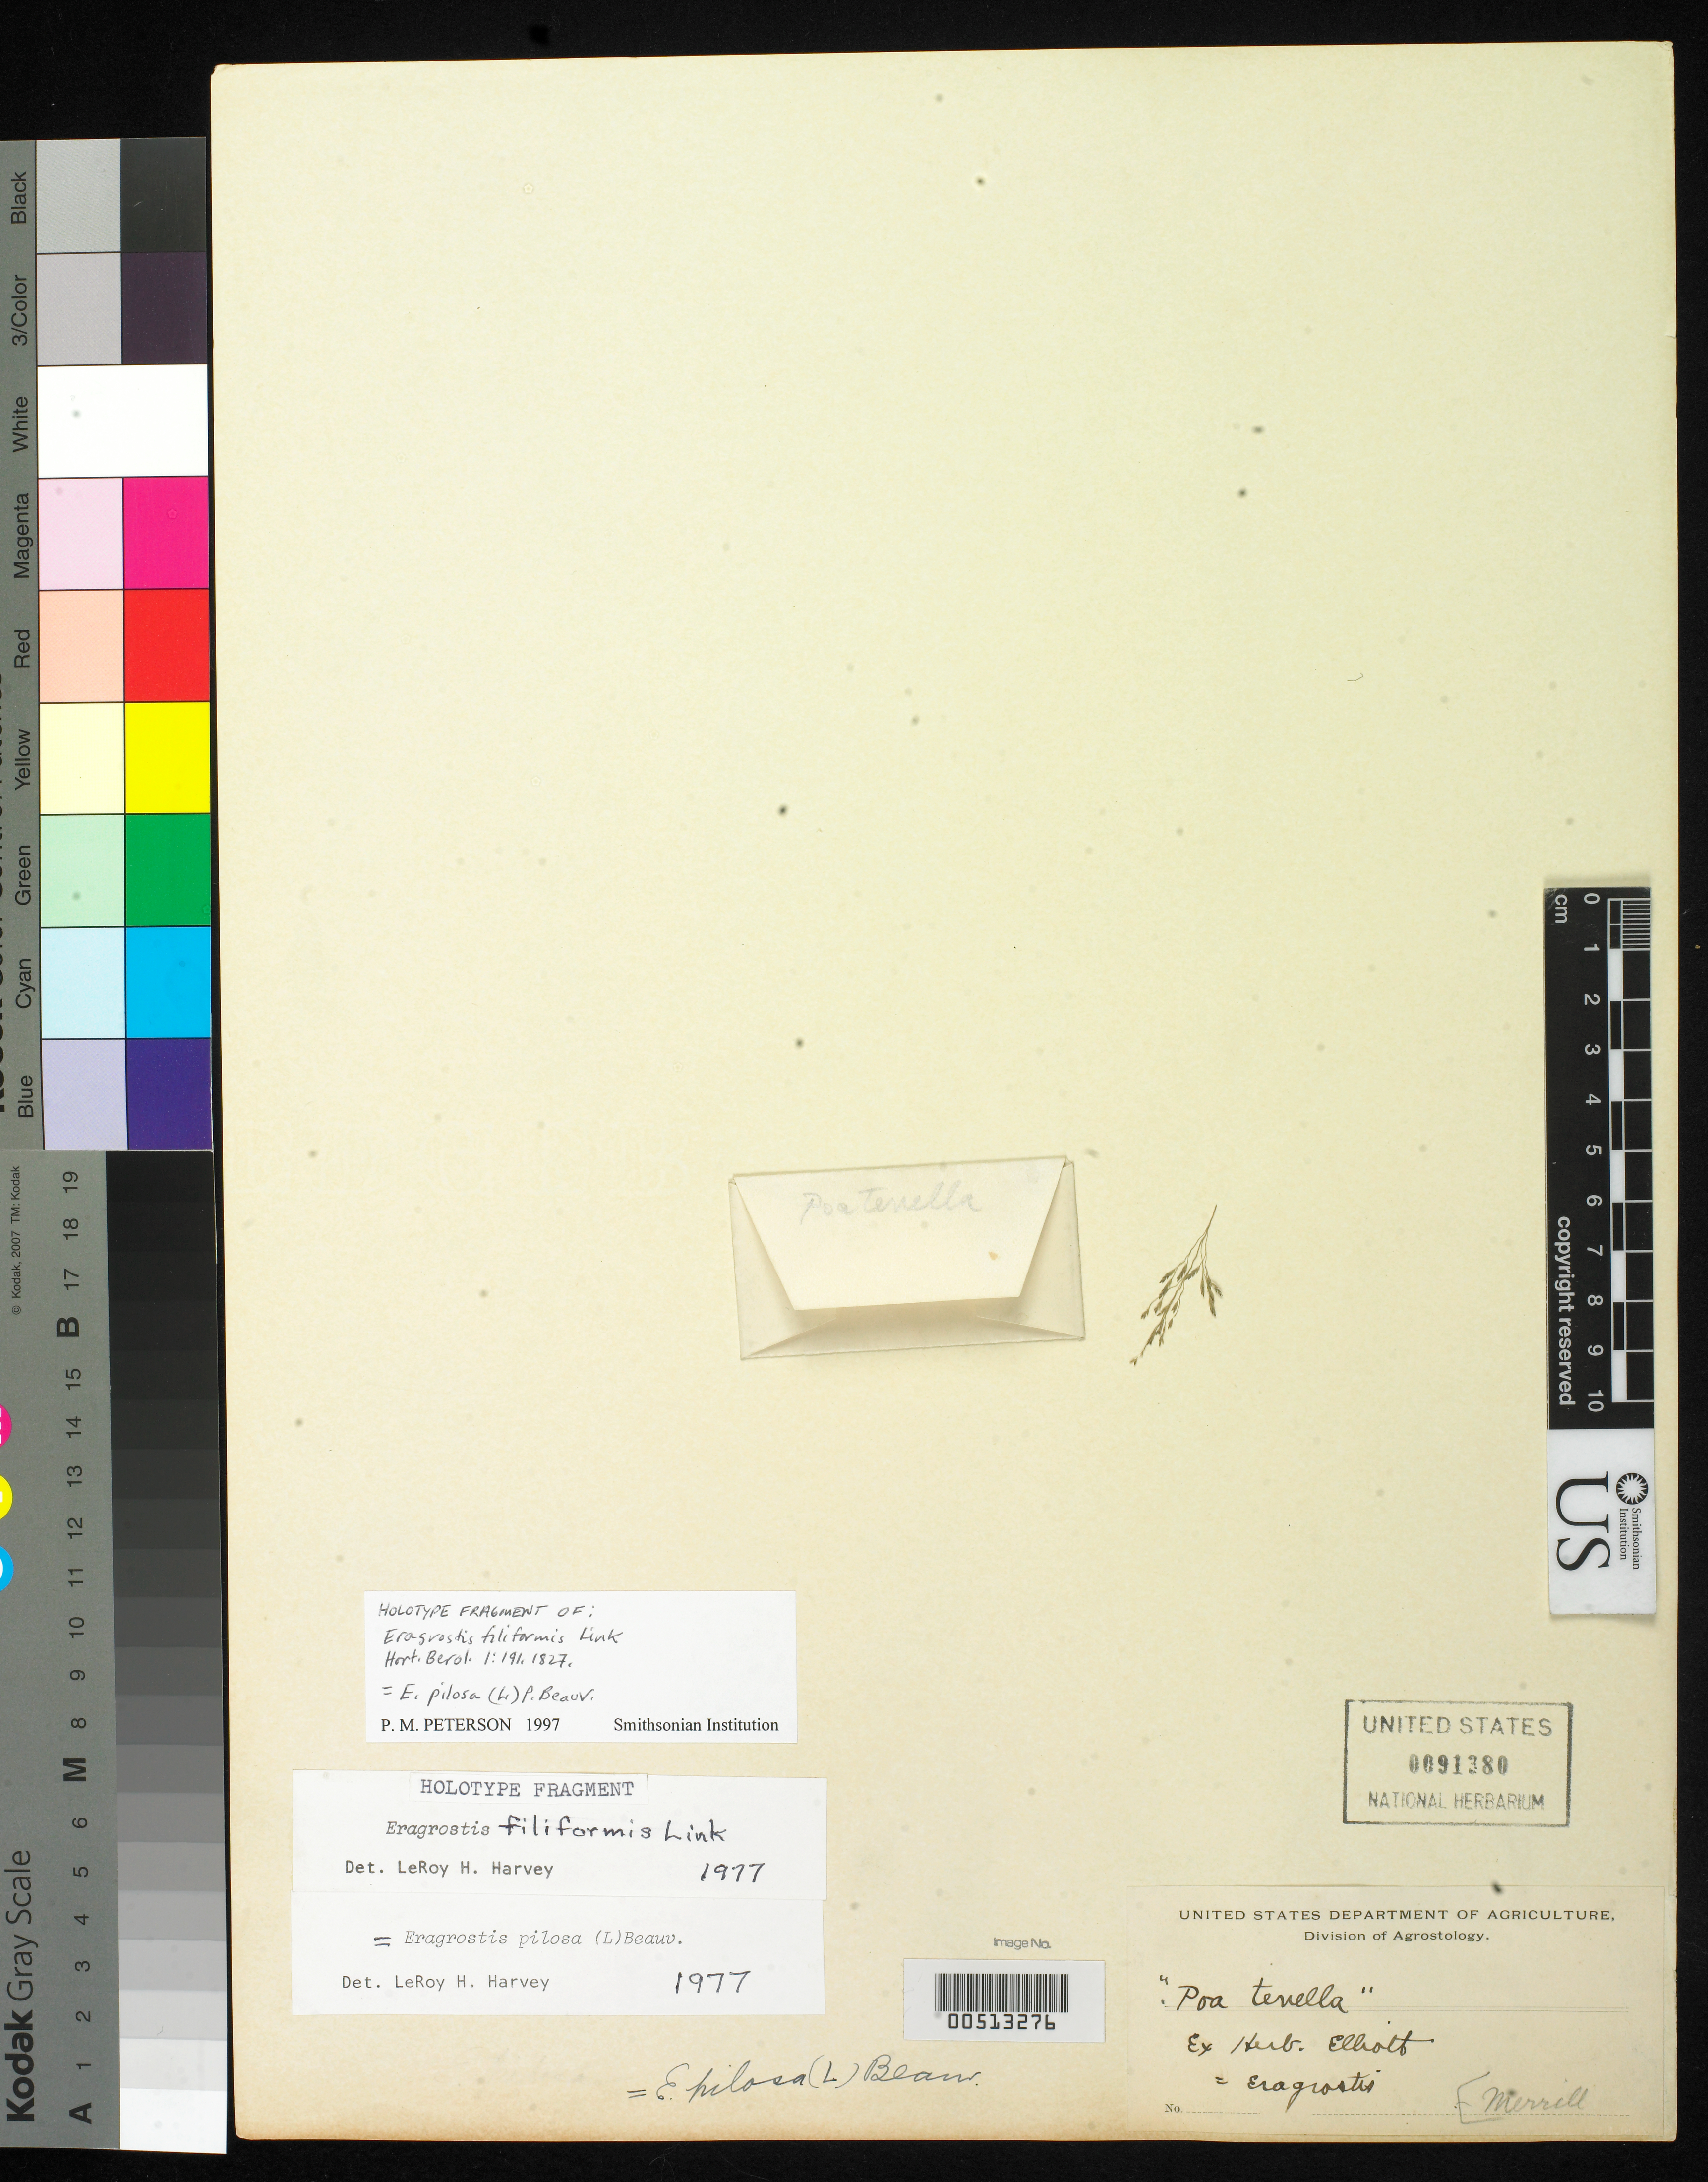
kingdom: Plantae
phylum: Tracheophyta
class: Liliopsida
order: Poales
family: Poaceae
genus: Eragrostis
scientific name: Eragrostis filiformis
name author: Link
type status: Type Fragment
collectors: ex herb. Elliott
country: United States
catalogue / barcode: US 91380